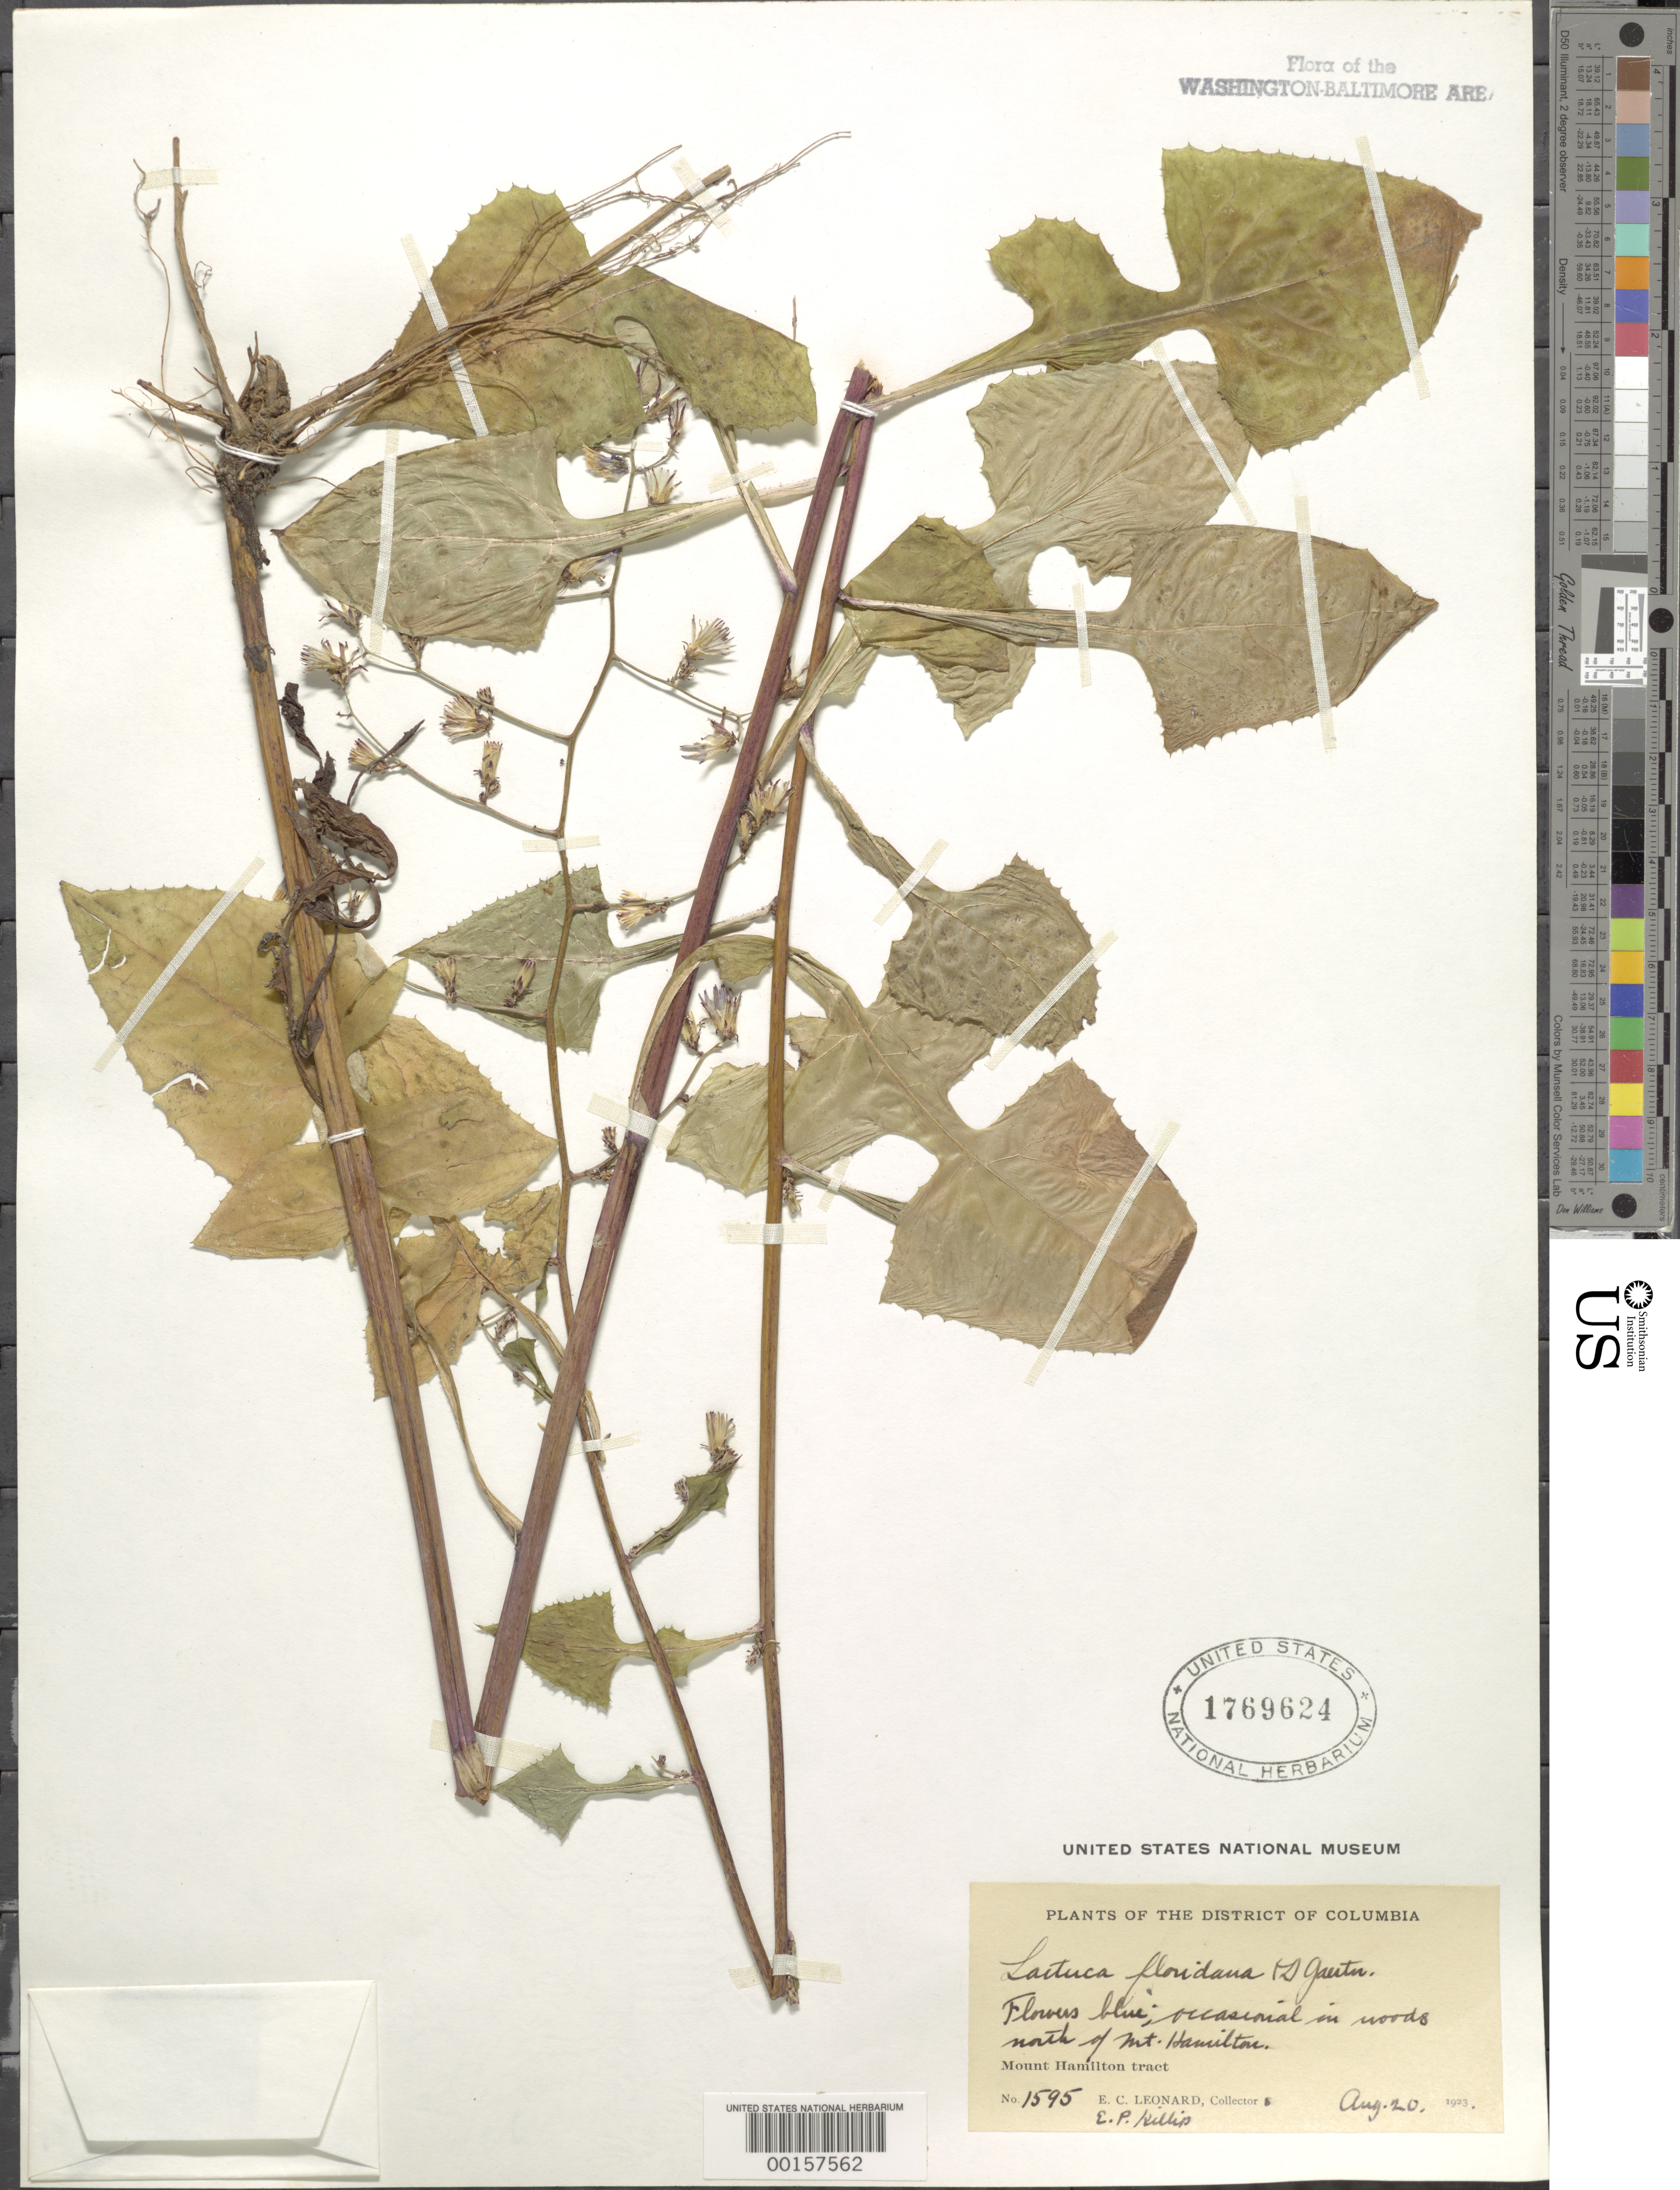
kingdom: Plantae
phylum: Tracheophyta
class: Magnoliopsida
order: Asterales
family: Asteraceae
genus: Lactuca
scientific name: Lactuca floridana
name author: (L.) Gaertn.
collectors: E. C. Leonard & E. P. Killip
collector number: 1595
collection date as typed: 20 Aug 1923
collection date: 1923-08-20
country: United States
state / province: District of Columbia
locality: North of Mount Hamilton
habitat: Woods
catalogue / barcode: US 1769624